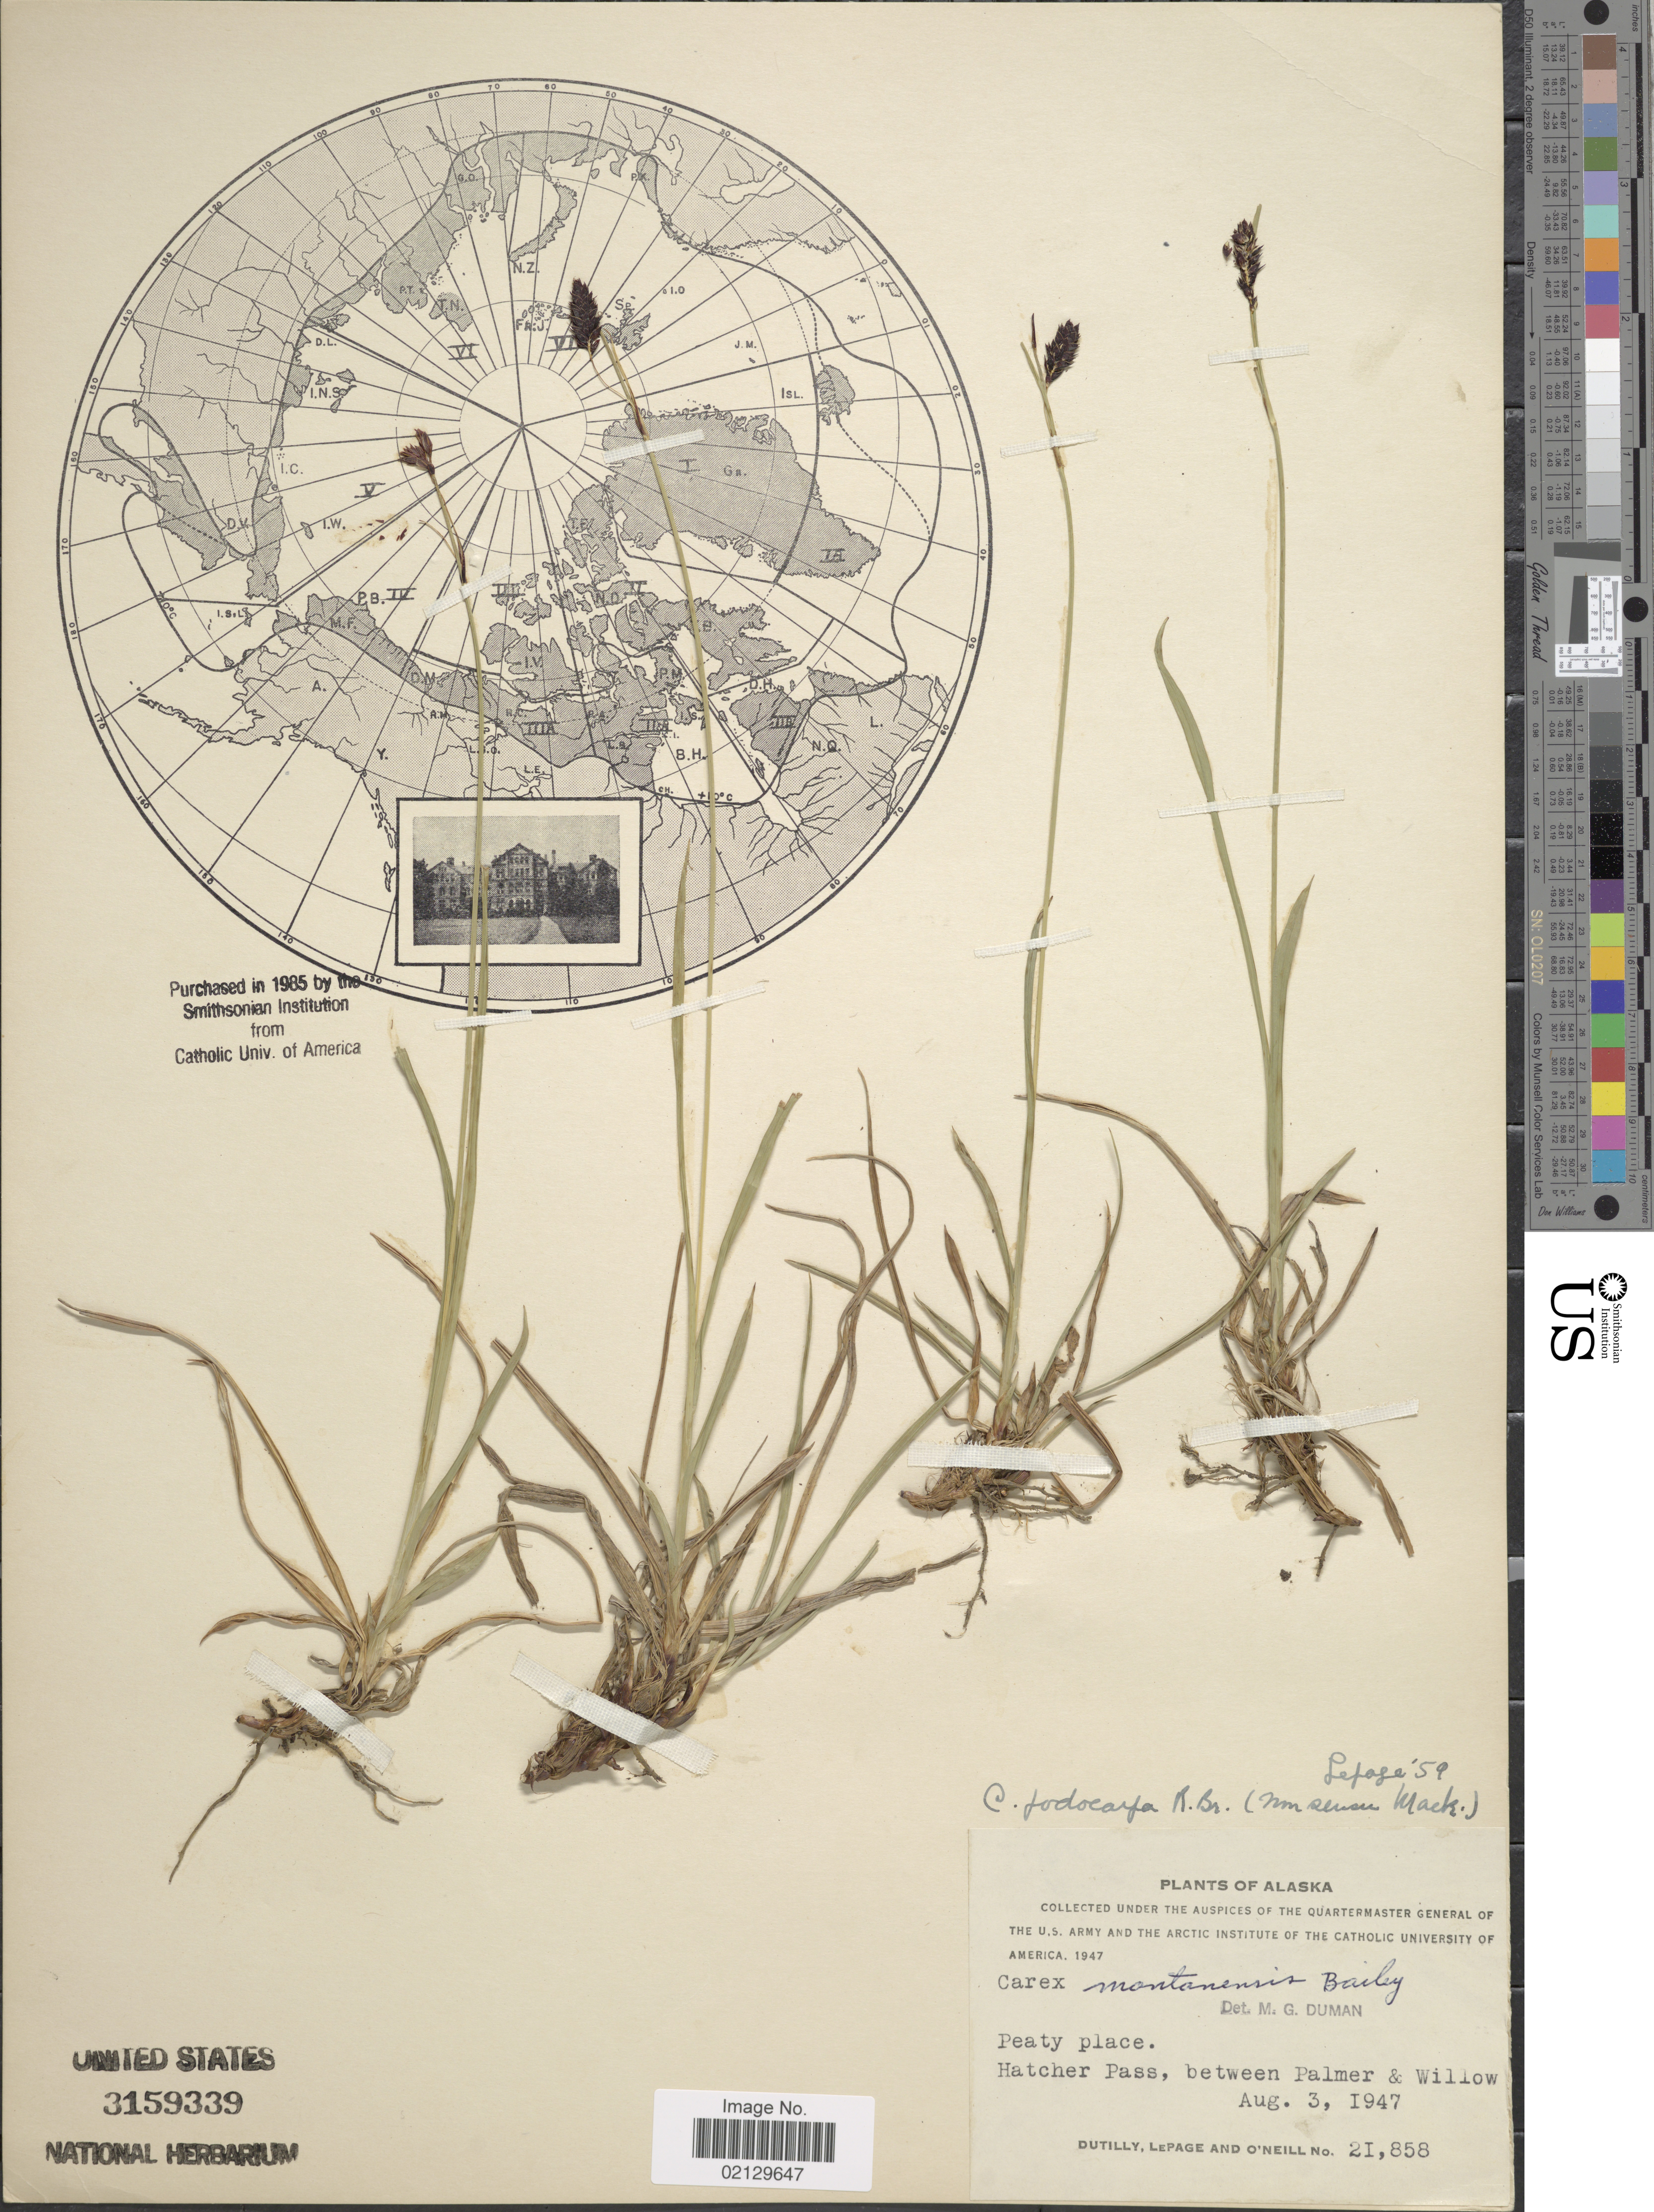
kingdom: Plantae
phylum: Tracheophyta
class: Liliopsida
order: Poales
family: Cyperaceae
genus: Carex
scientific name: Carex podocarpa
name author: R. Br.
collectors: -. Dutilly, -. LePage & O' Neill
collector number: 21858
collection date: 1947-08-03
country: United States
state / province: Alaska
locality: Alaska, Peaty place, Hatcher Pass, between Palmer & Willow.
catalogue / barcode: US 3159339